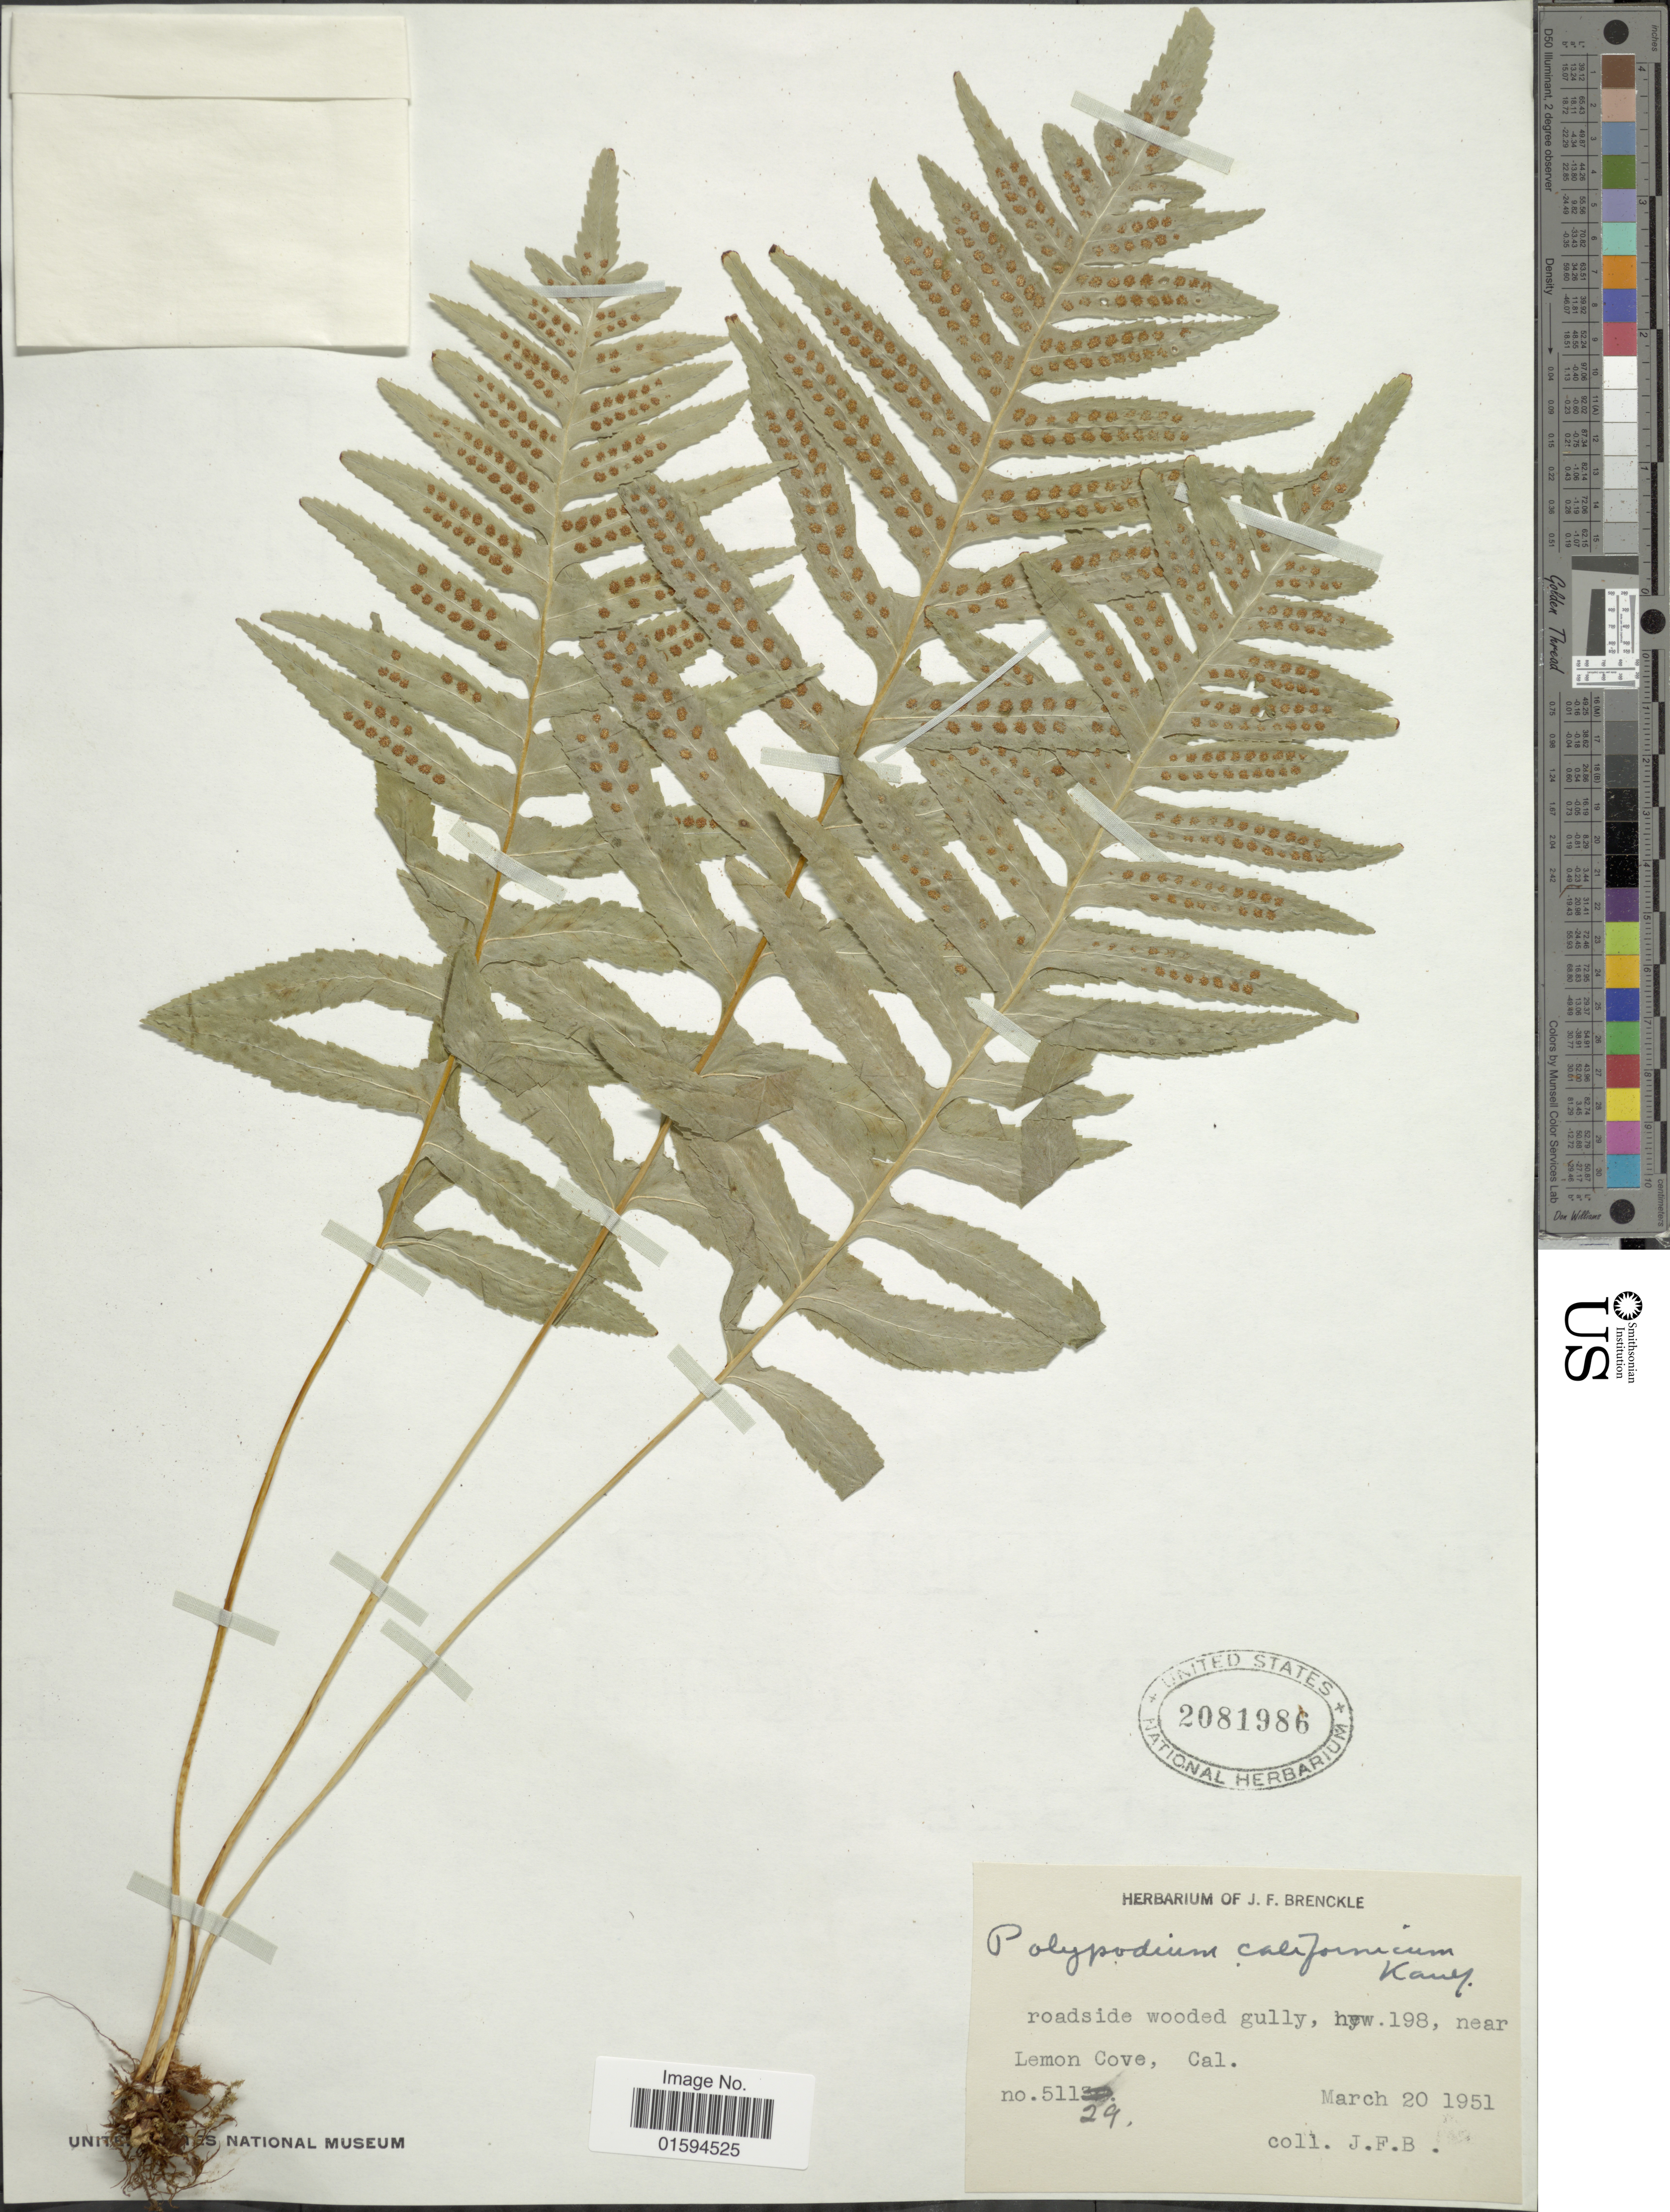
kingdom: Plantae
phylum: Tracheophyta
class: Polypodiopsida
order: Polypodiales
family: Polypodiaceae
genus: Polypodium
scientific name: Polypodium californicum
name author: Kaulf.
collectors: J. Brenckle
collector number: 51129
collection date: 1951-03-20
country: United States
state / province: California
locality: Roadside wooded gully, hyw.198, near Lemon Cove.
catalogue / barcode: US 2081986